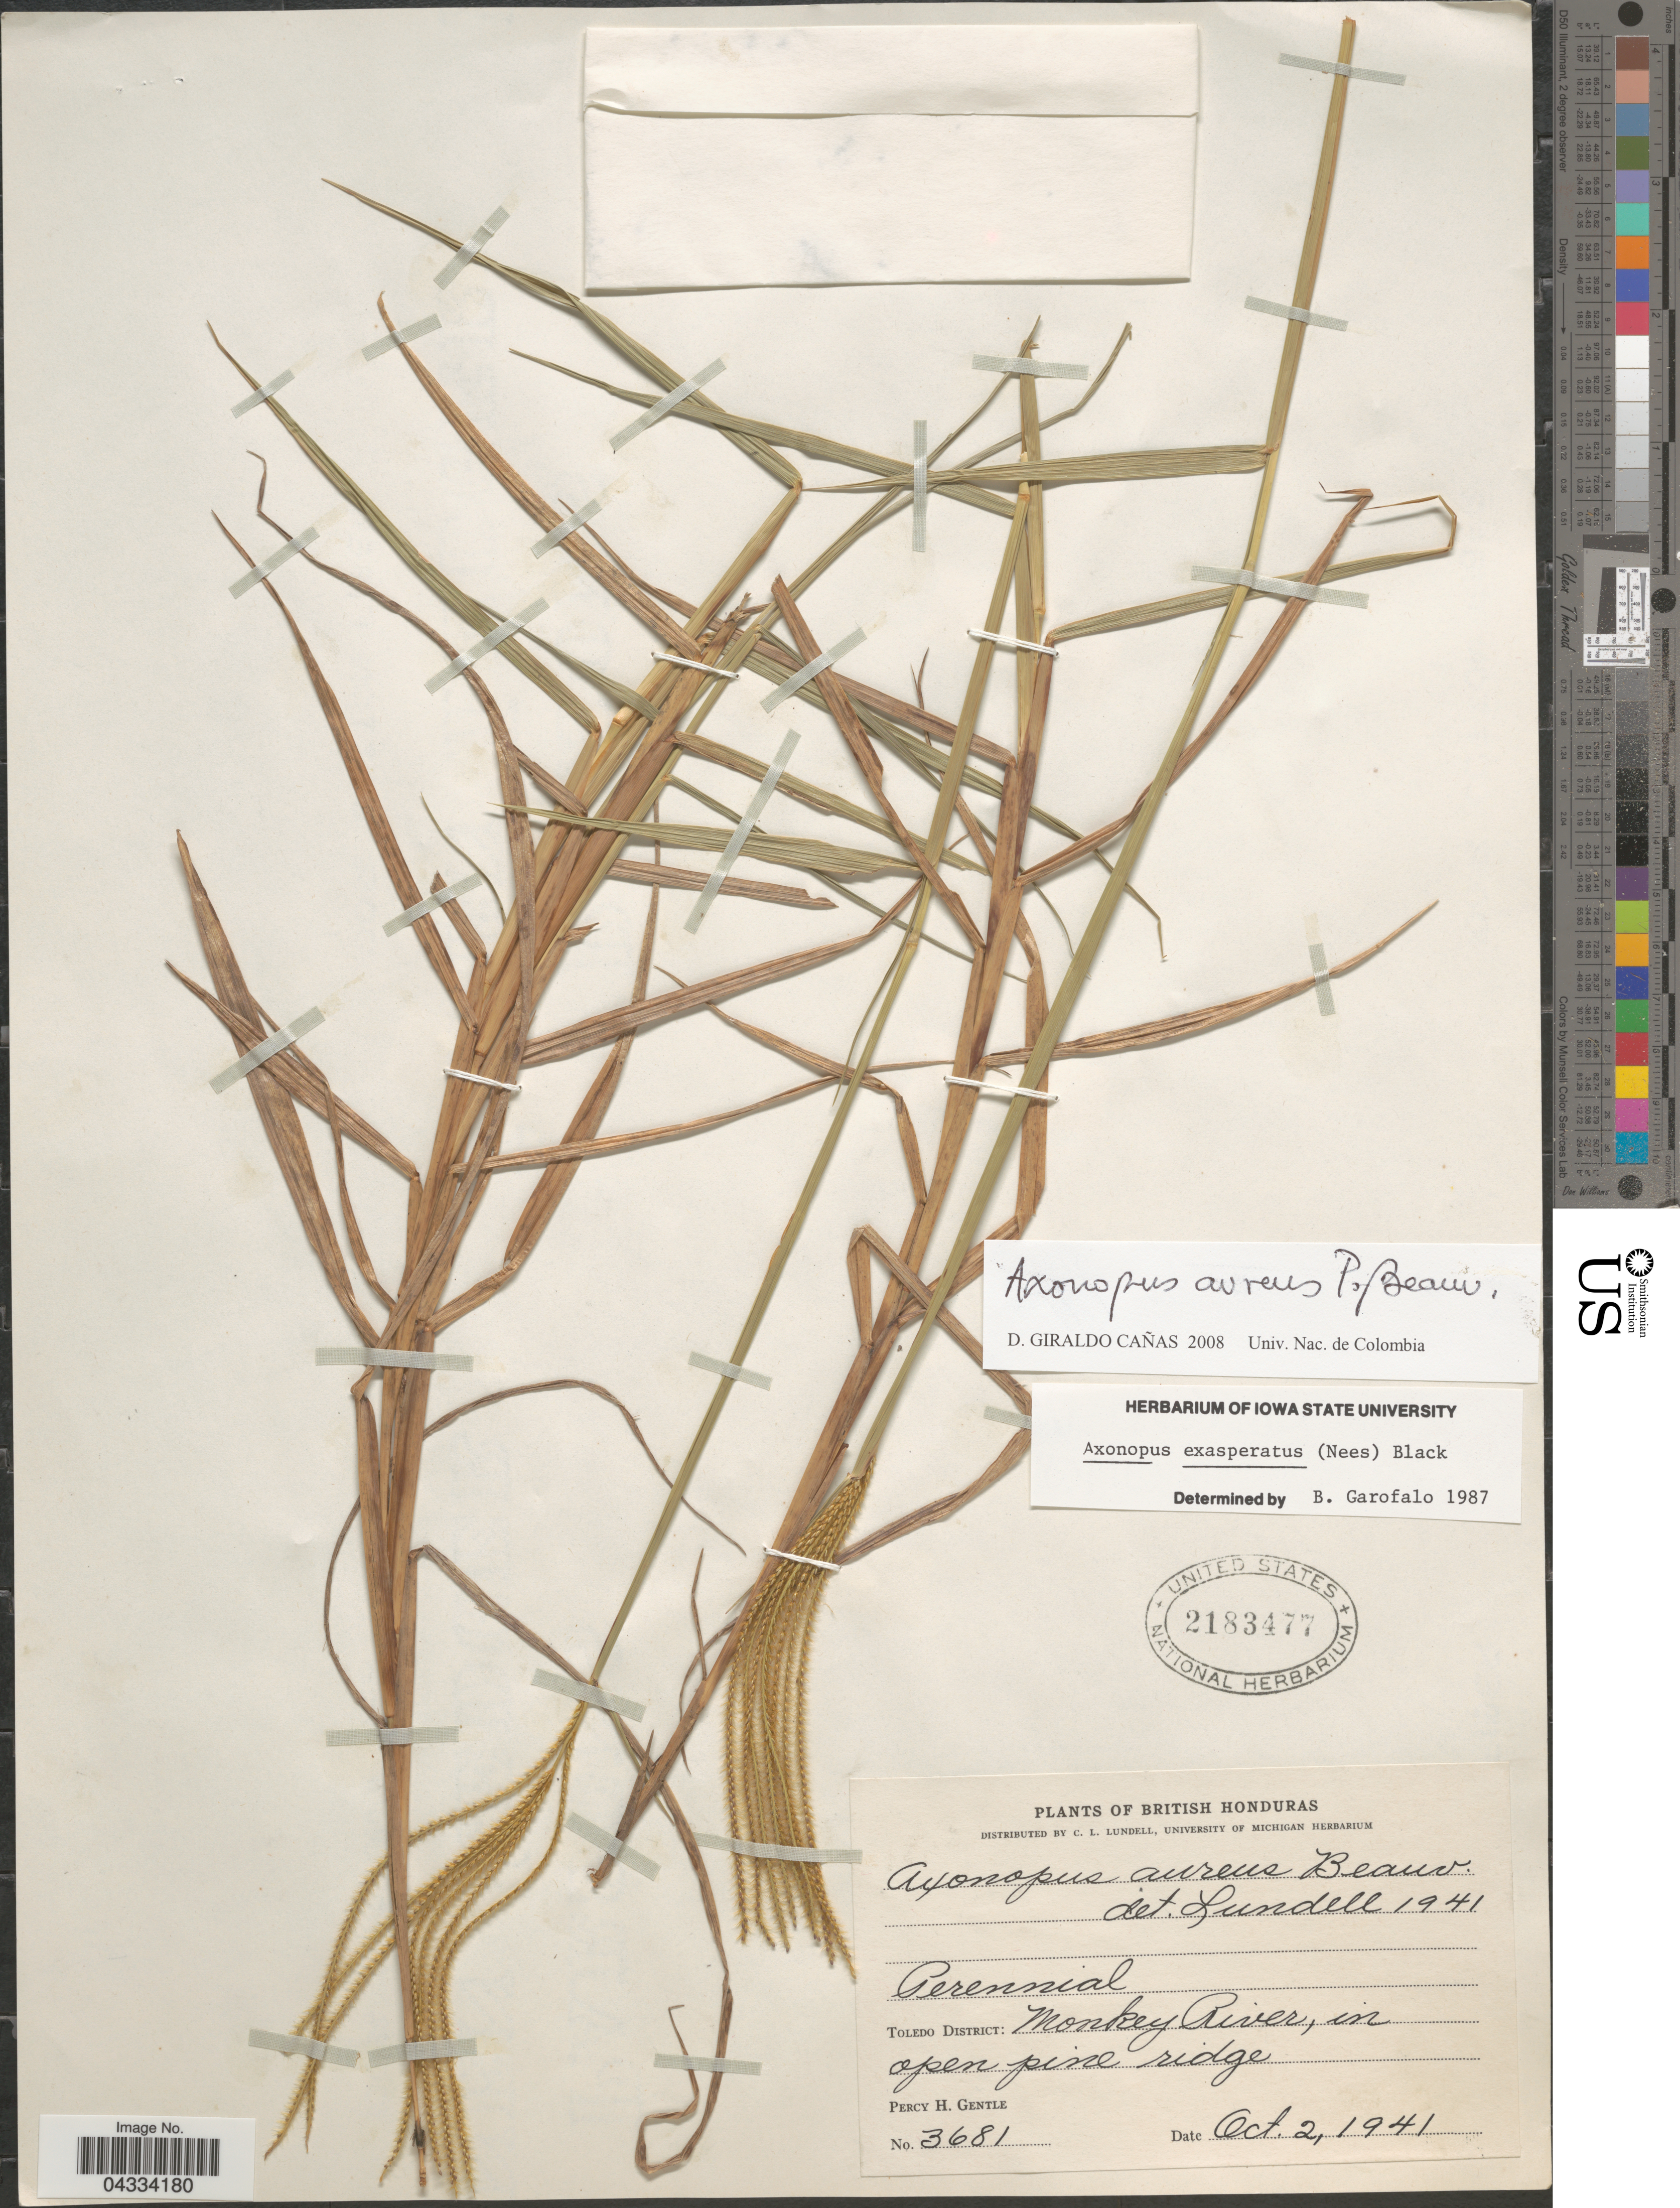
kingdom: Plantae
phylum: Tracheophyta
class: Liliopsida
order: Poales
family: Poaceae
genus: Axonopus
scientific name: Axonopus aureus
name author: P. Beauv.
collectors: P. H. Gentle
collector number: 3681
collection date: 1941-10-02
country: Belize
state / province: Toledo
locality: British Honduras. Toledo District: Monkey River, in open pine ridge.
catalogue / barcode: US 2183477